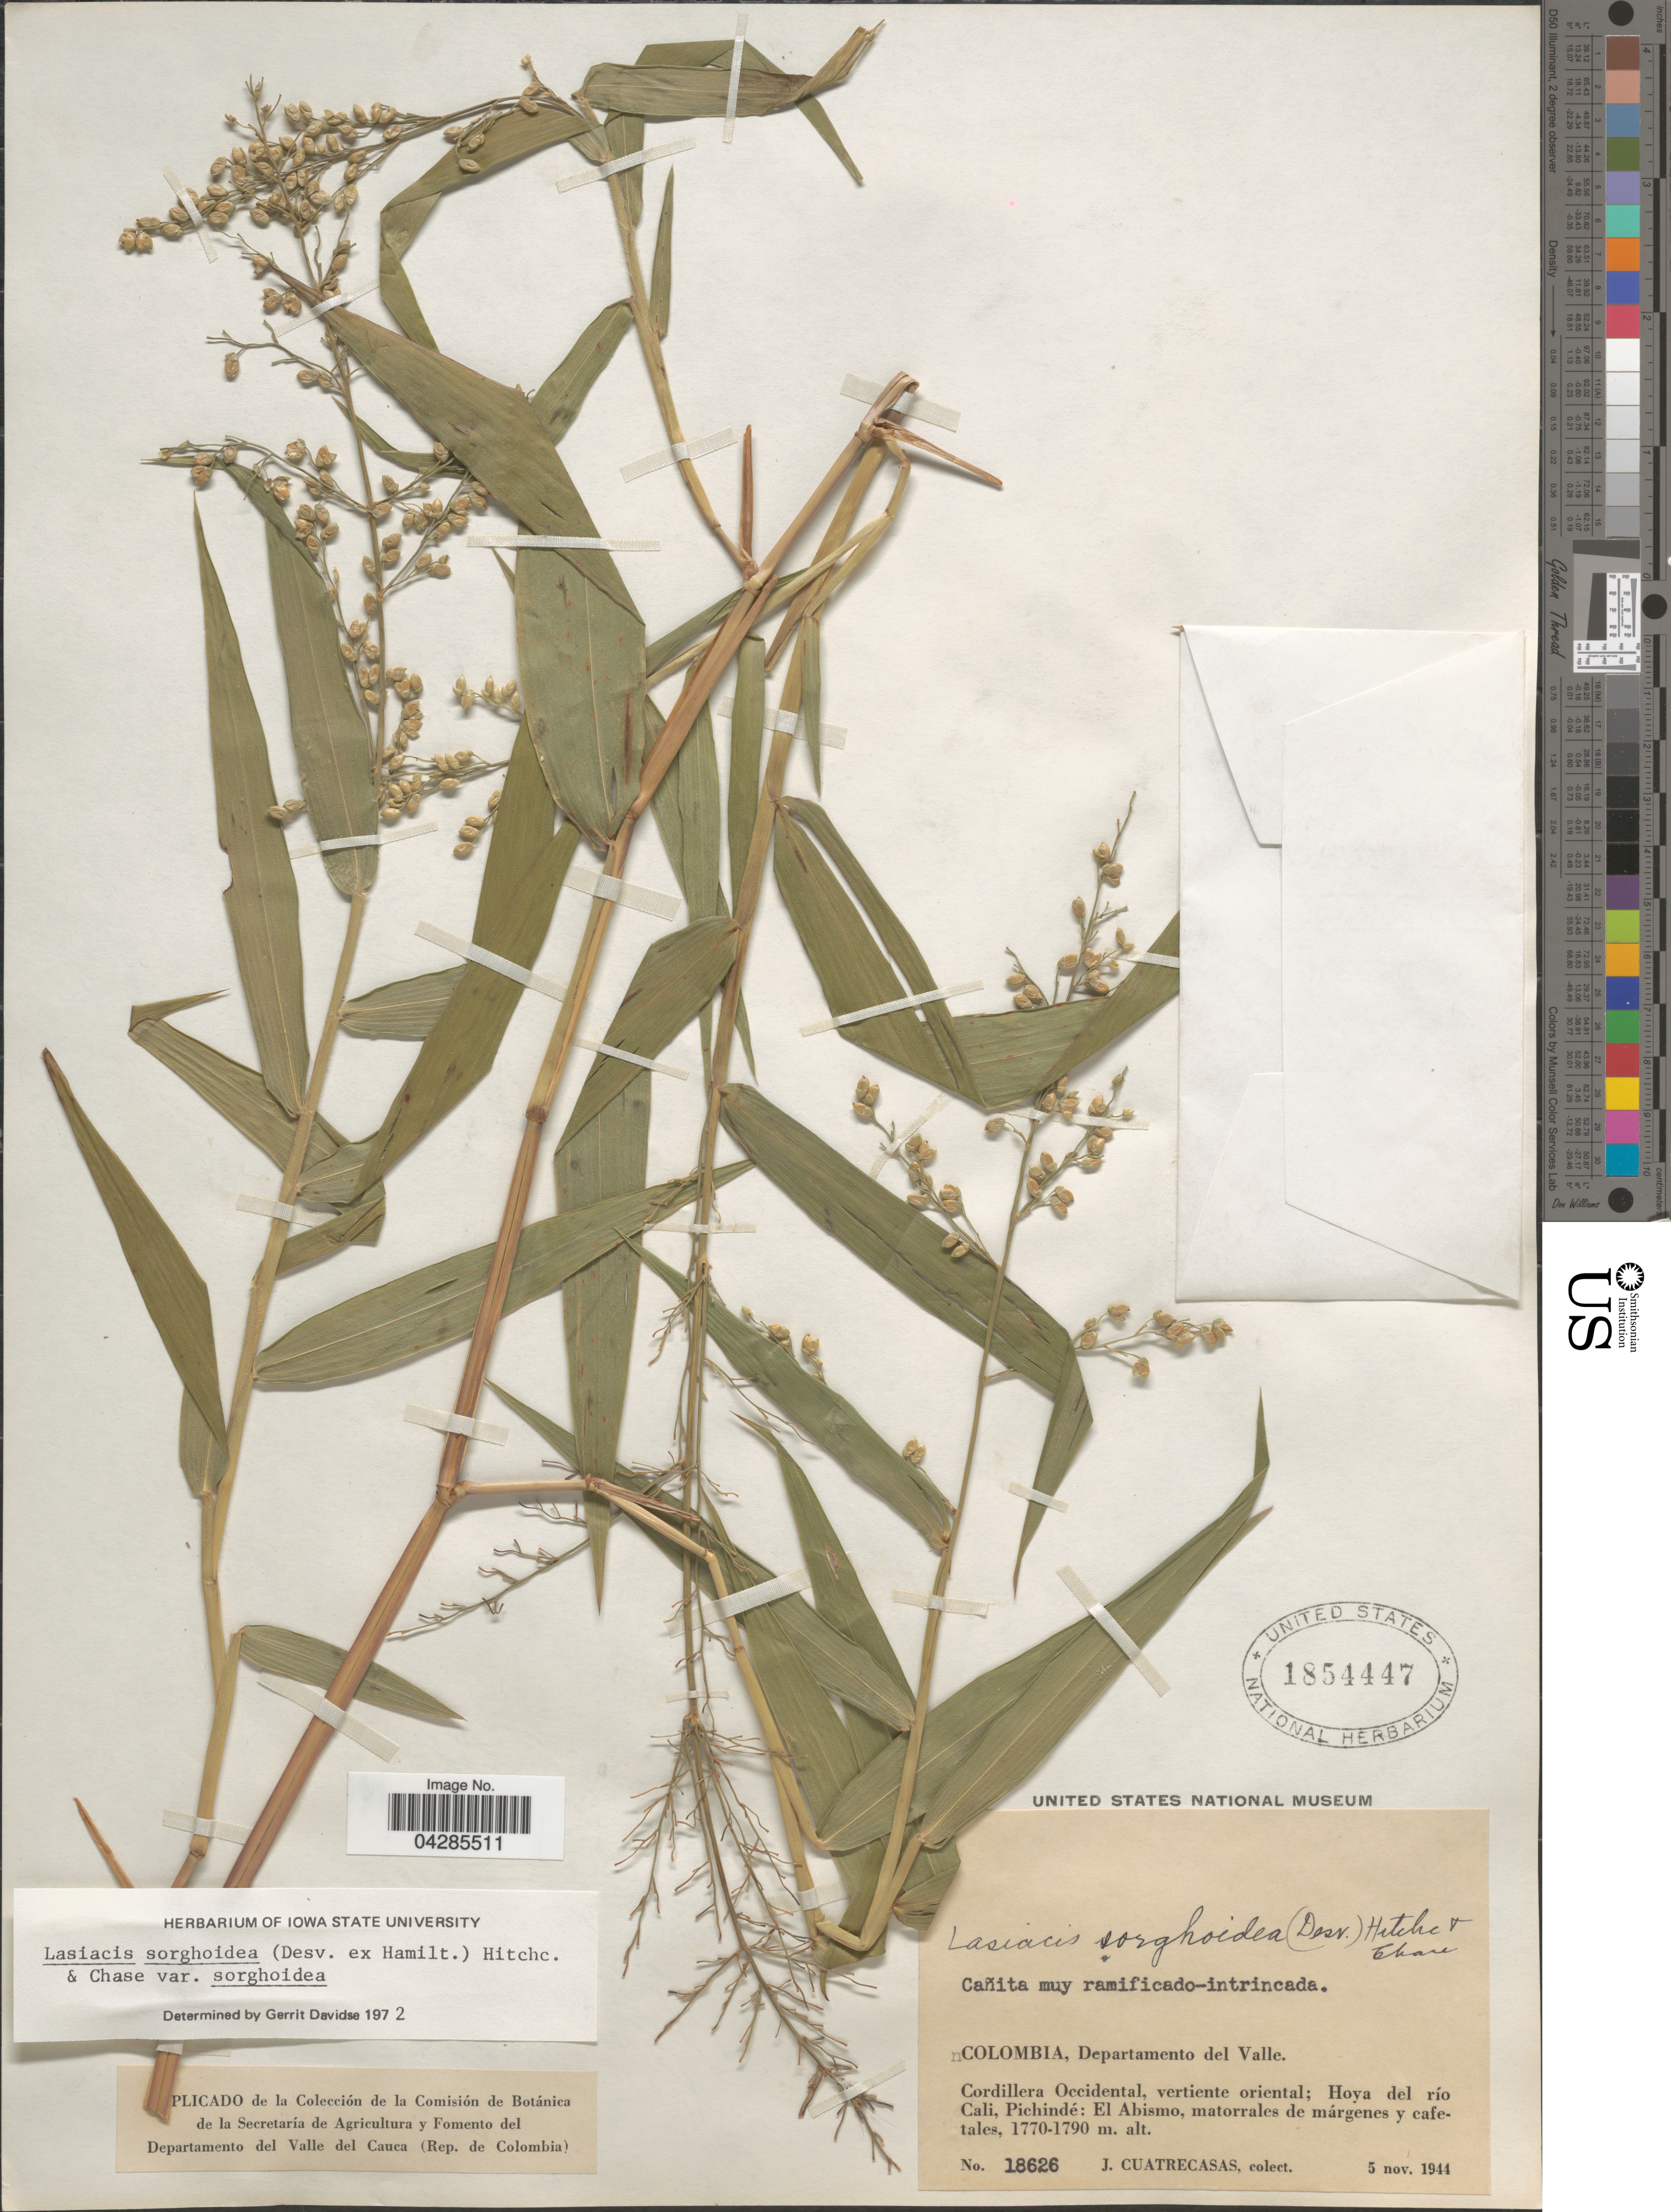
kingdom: Plantae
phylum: Tracheophyta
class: Liliopsida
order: Poales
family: Poaceae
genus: Lasiacis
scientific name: Lasiacis sorghoidea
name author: (Desv. ex Ham.) Hitchc. & Chase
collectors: J. Cuatrecasas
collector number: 18626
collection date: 1944-11-05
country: Colombia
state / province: Valle del Cauca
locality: Departamento del Valle. Cordillera Occidental, vertiente oriental; Hoya del río Cali, Pichindé: El Abismo, matorrales de márgenes y cafetales.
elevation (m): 1770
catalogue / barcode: US 1854447